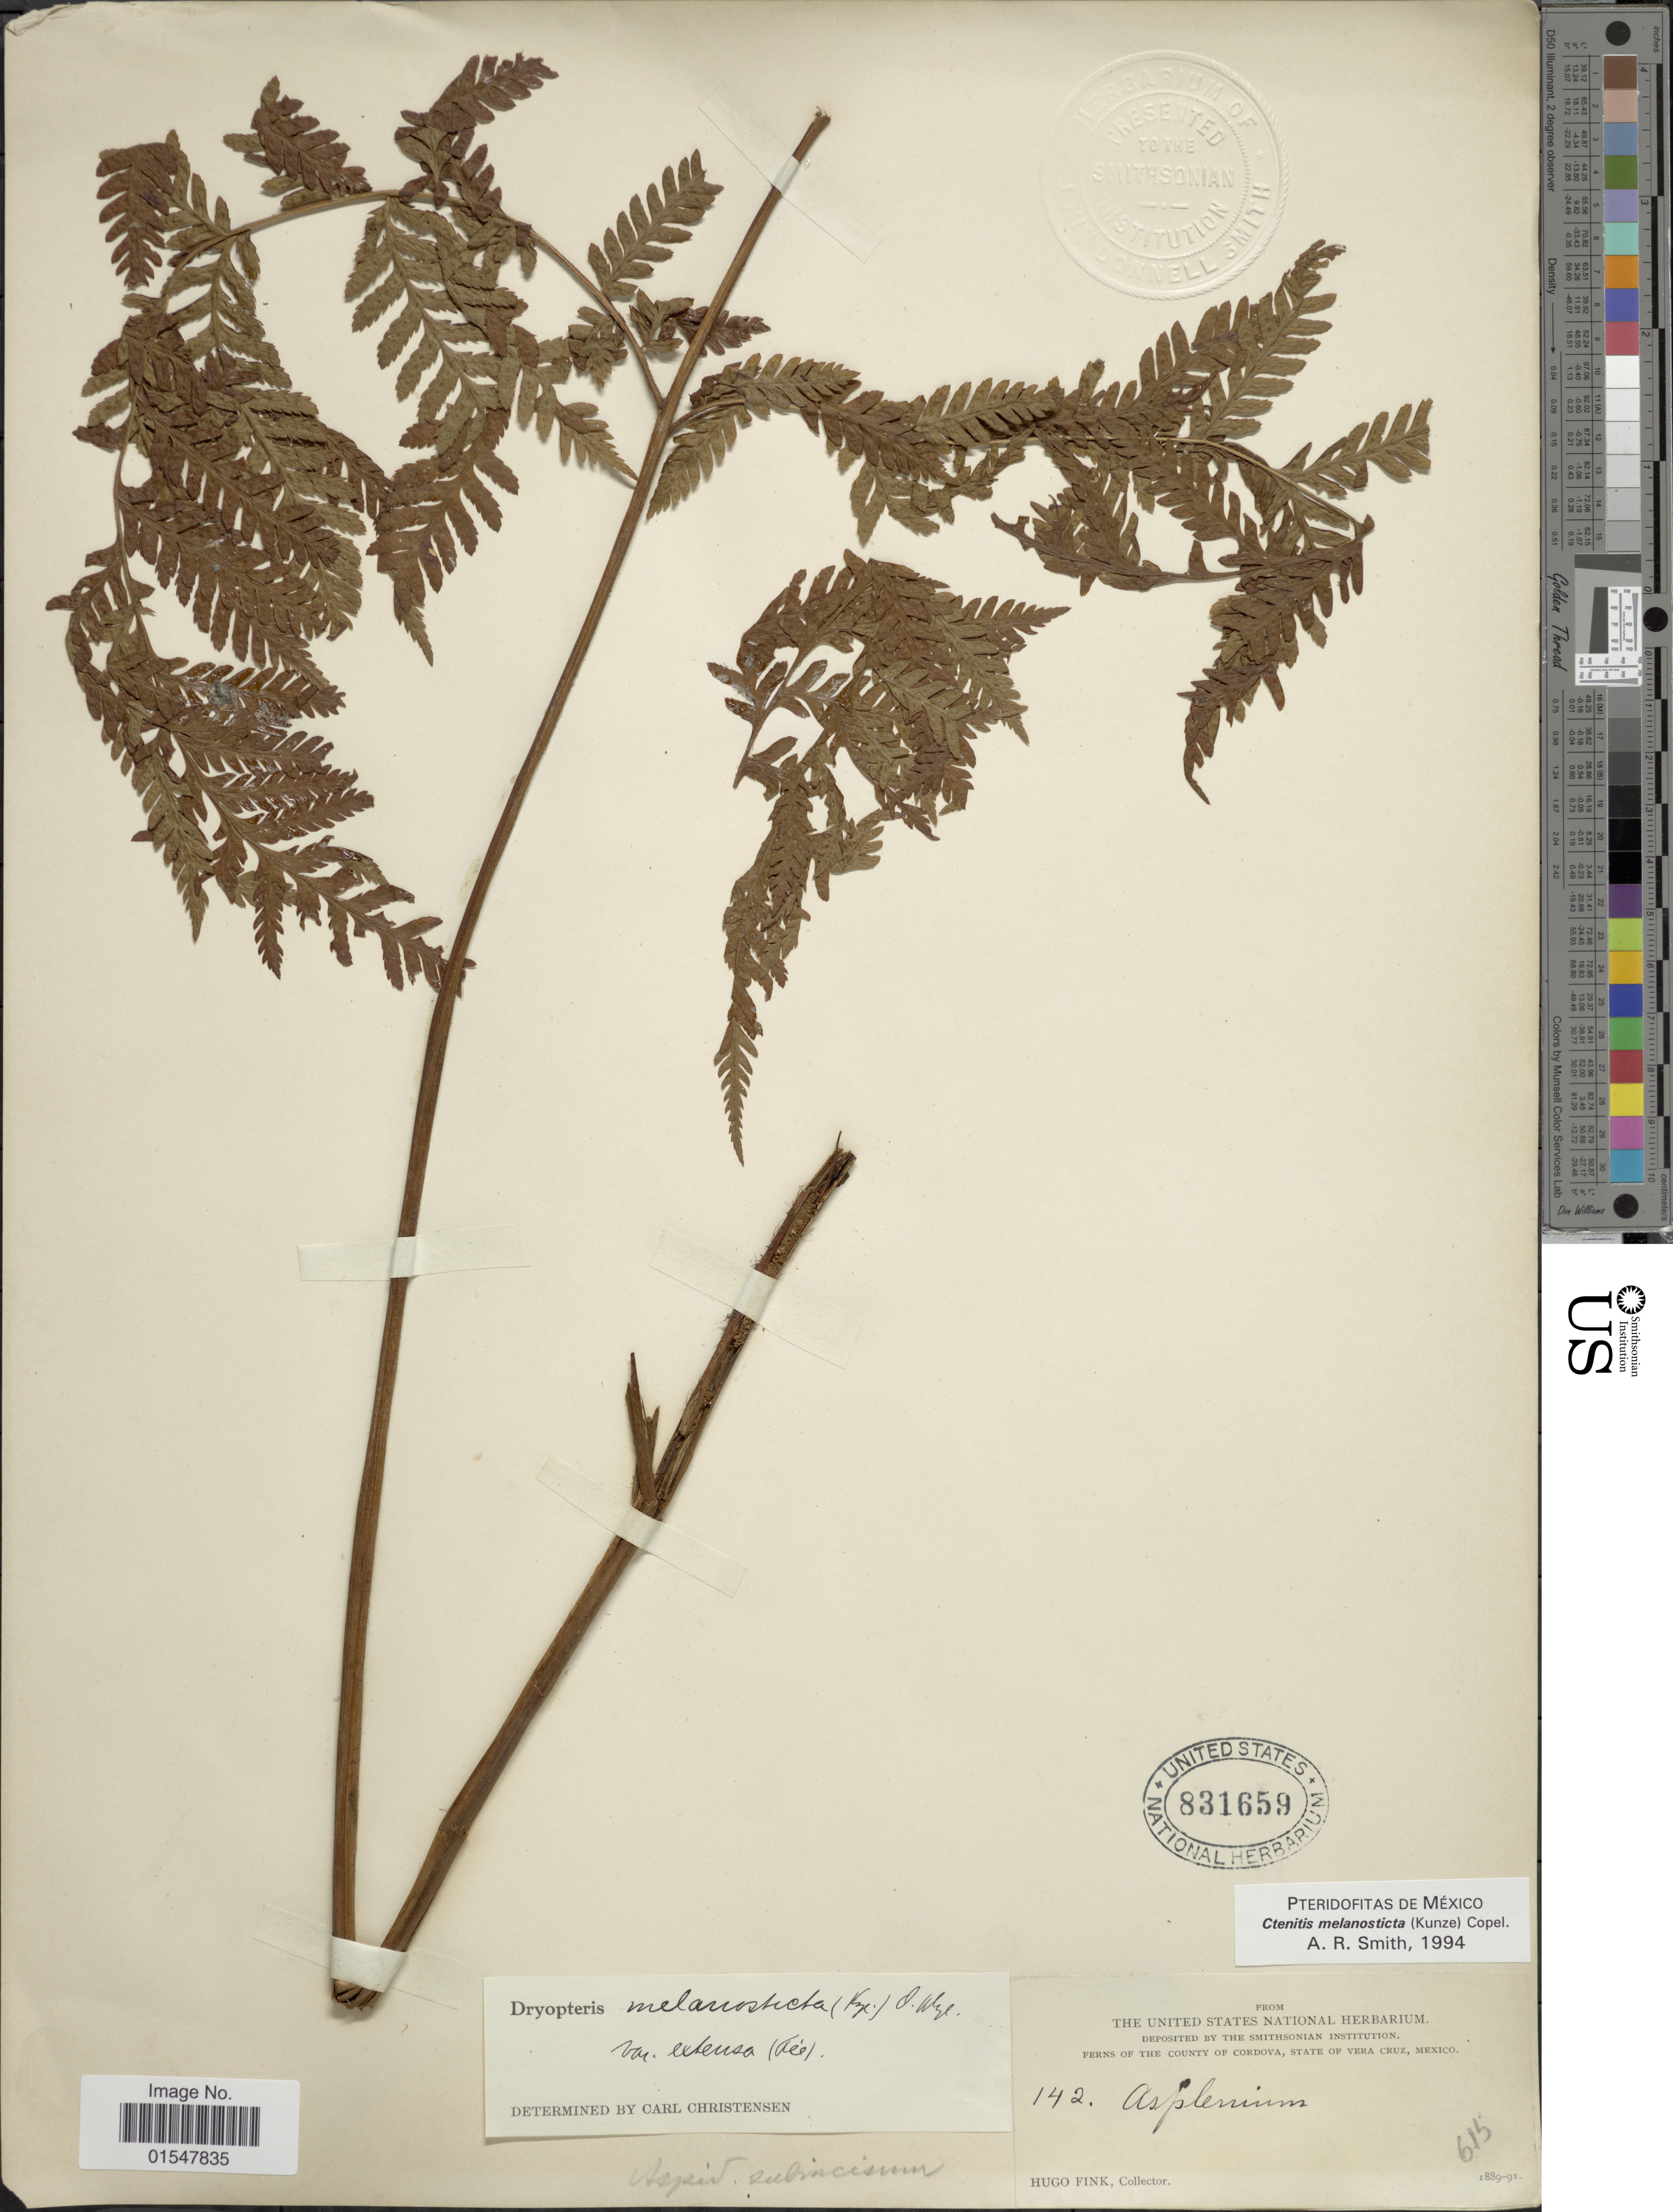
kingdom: Plantae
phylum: Tracheophyta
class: Polypodiopsida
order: Polypodiales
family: Dryopteridaceae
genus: Ctenitis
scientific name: Ctenitis melanosticta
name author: (Kunze) Copel.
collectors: H. Fink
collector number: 142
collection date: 1889/1891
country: Mexico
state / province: Veracruz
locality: The county of Cordova, State of Vera Cruz, Mexico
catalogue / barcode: US 831659